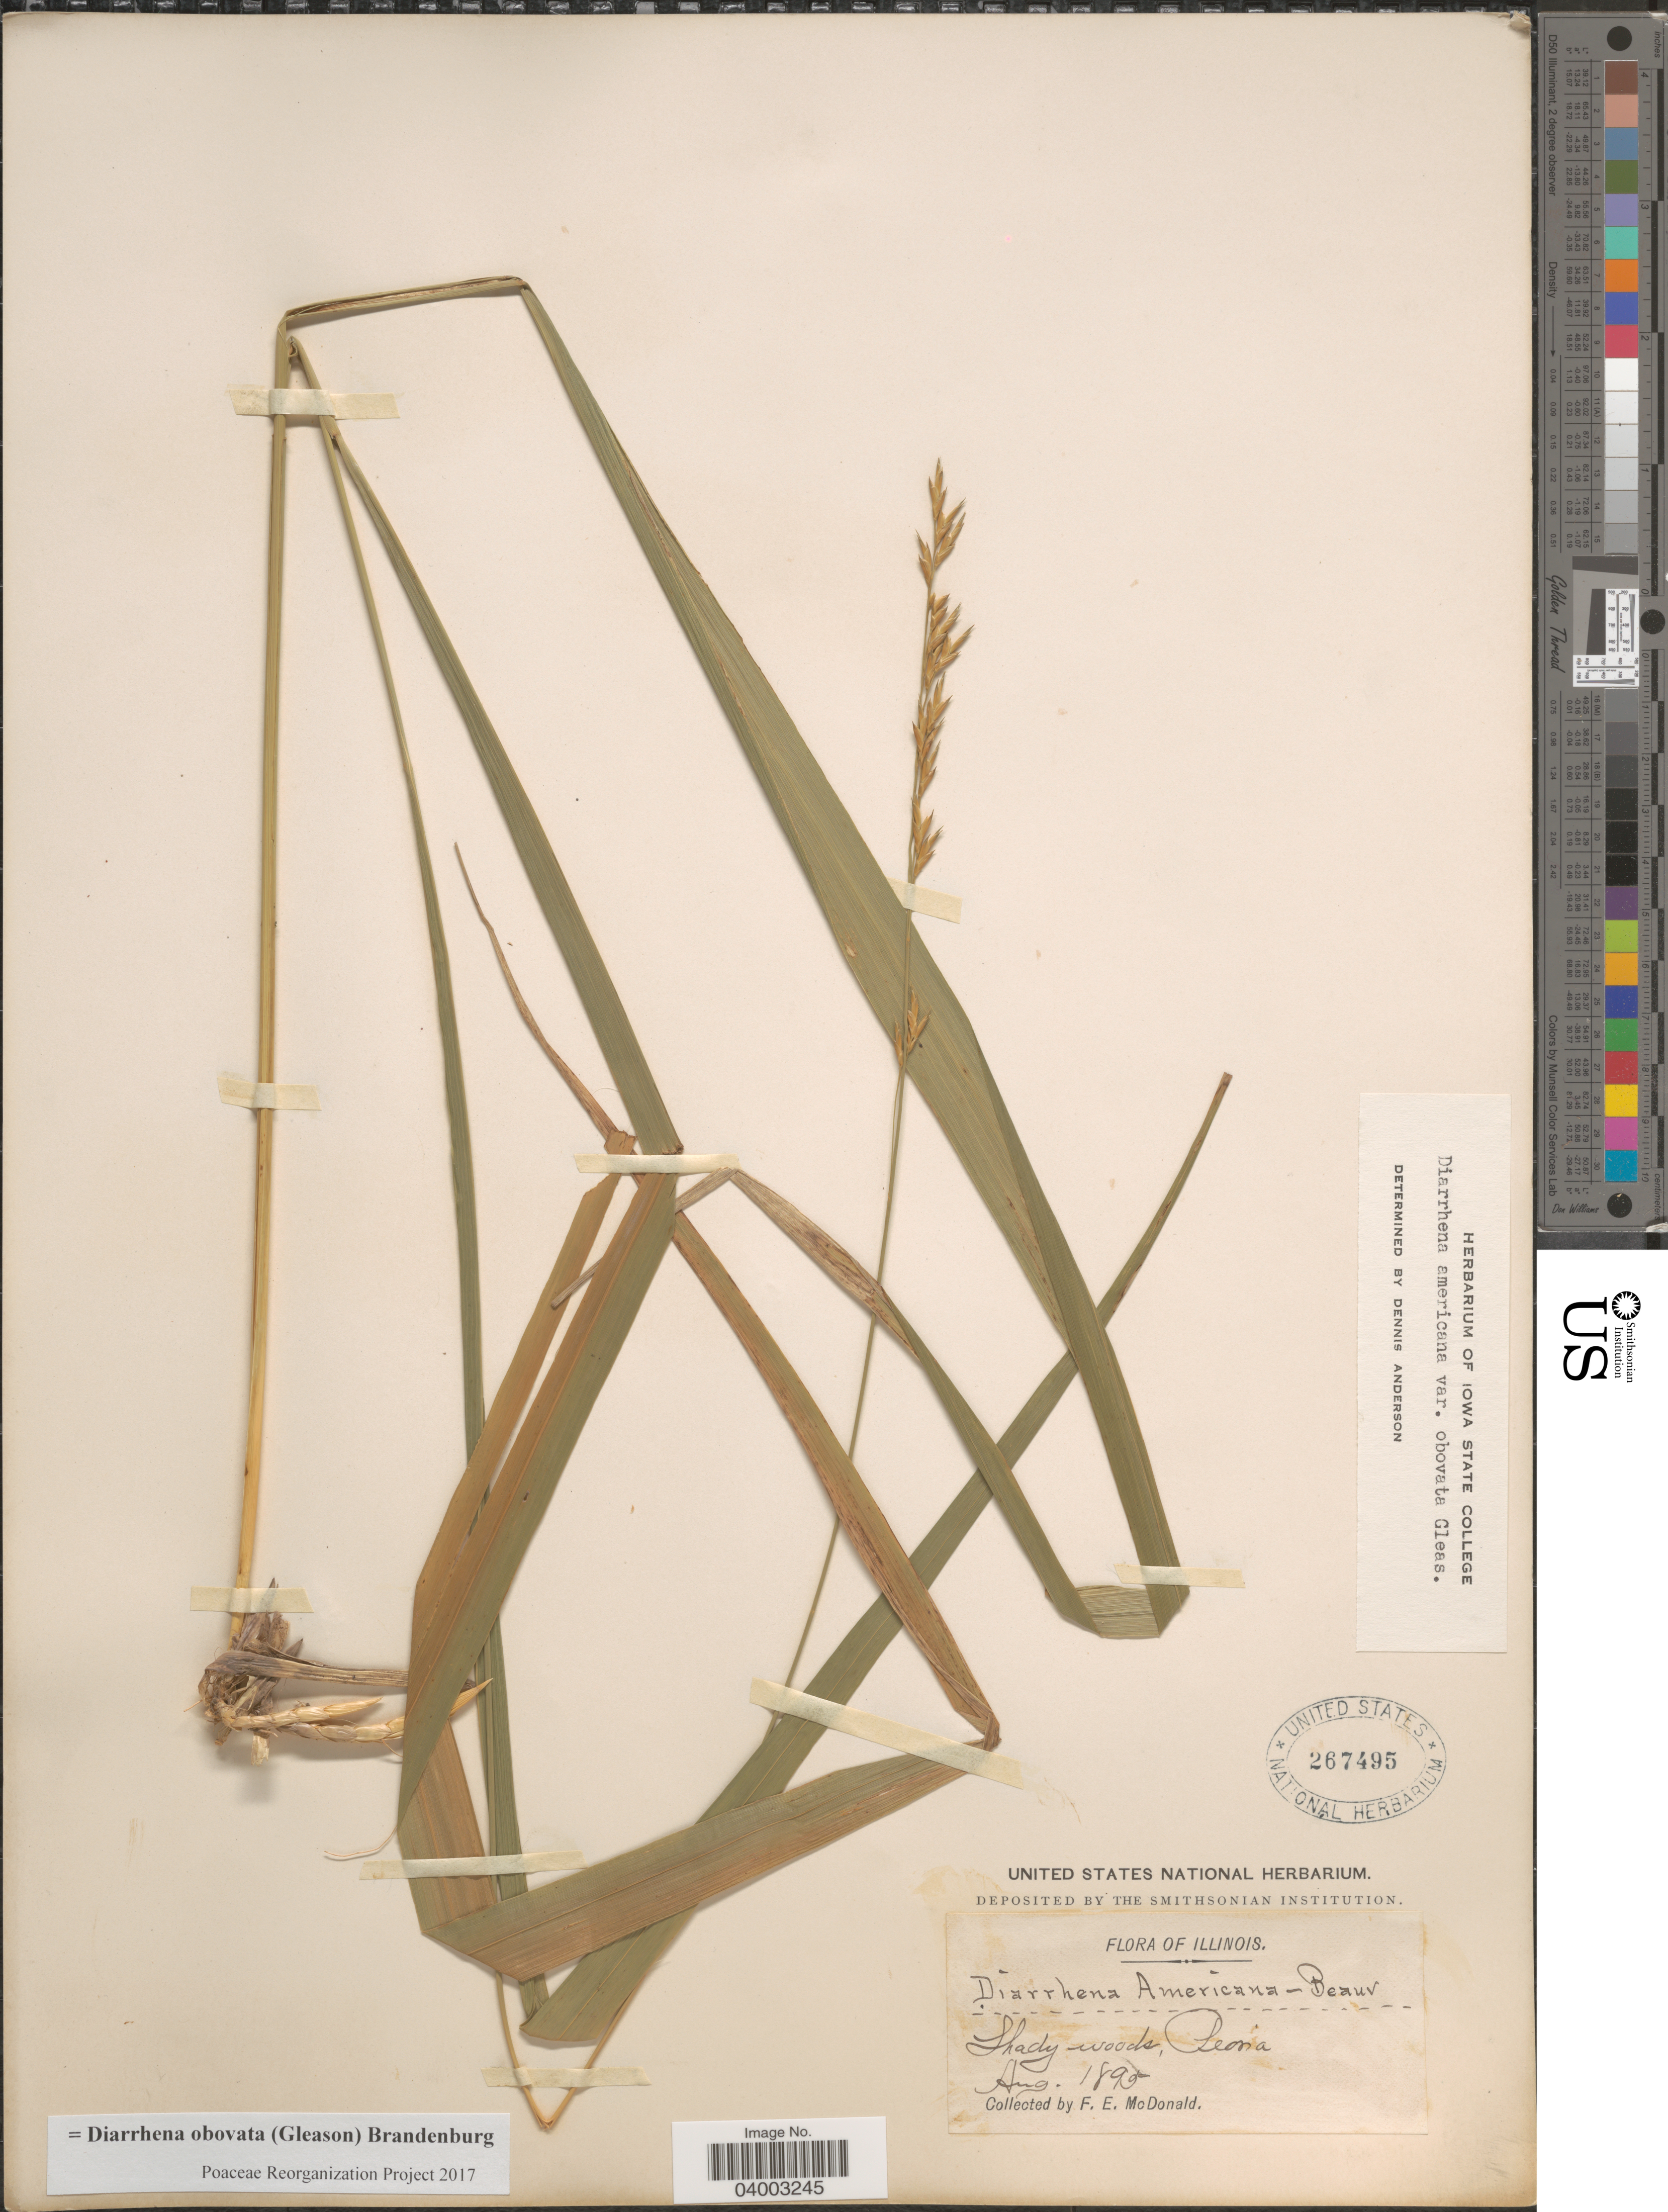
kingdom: Plantae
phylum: Tracheophyta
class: Liliopsida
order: Poales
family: Poaceae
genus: Diarrhena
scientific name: Diarrhena obovata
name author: (Gleason) Brandenburg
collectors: F. E. McDonald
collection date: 1895-08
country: United States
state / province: Illinois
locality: Shady woods, Peoria.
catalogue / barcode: US 267495